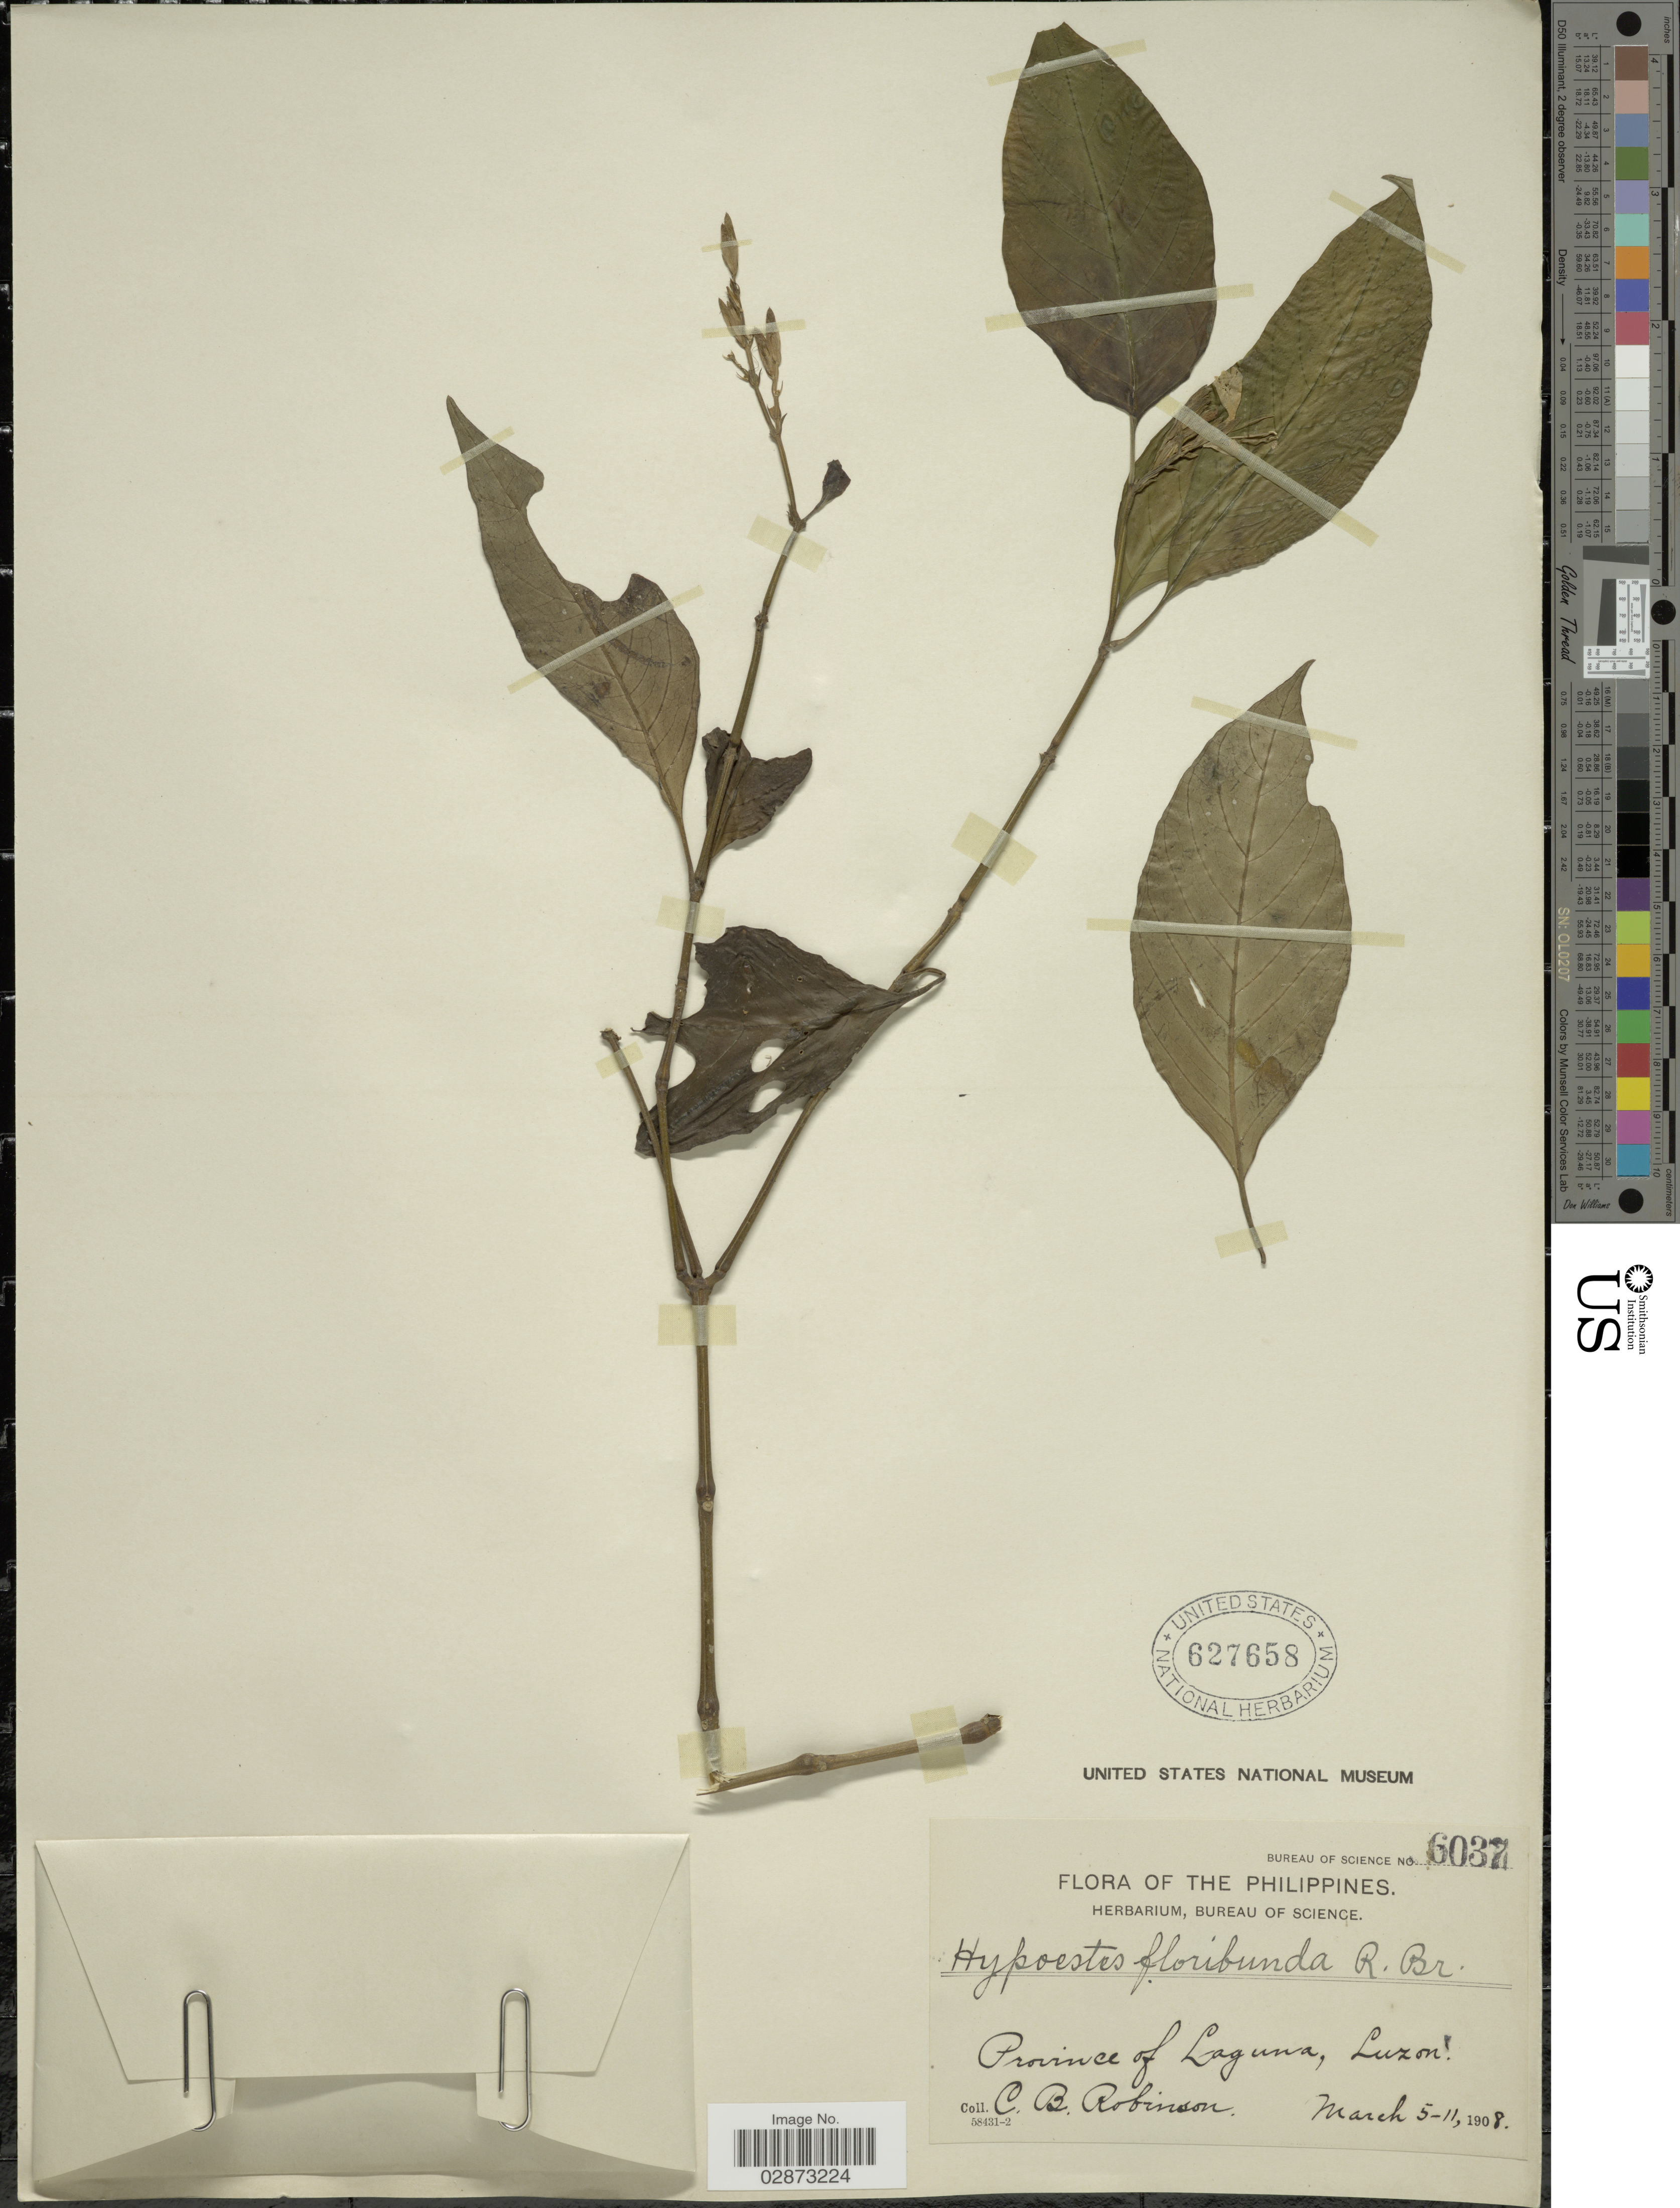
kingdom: Plantae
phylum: Tracheophyta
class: Magnoliopsida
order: Lamiales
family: Acanthaceae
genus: Hypoestes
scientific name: Hypoestes vidalii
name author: C.B. Clarke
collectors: C. Robinson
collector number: Bureau of Science 6037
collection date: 1908-03-05/1908-03-11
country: Philippines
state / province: Calabarzon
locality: Province of Laguna, Luzon.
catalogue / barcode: US 627658